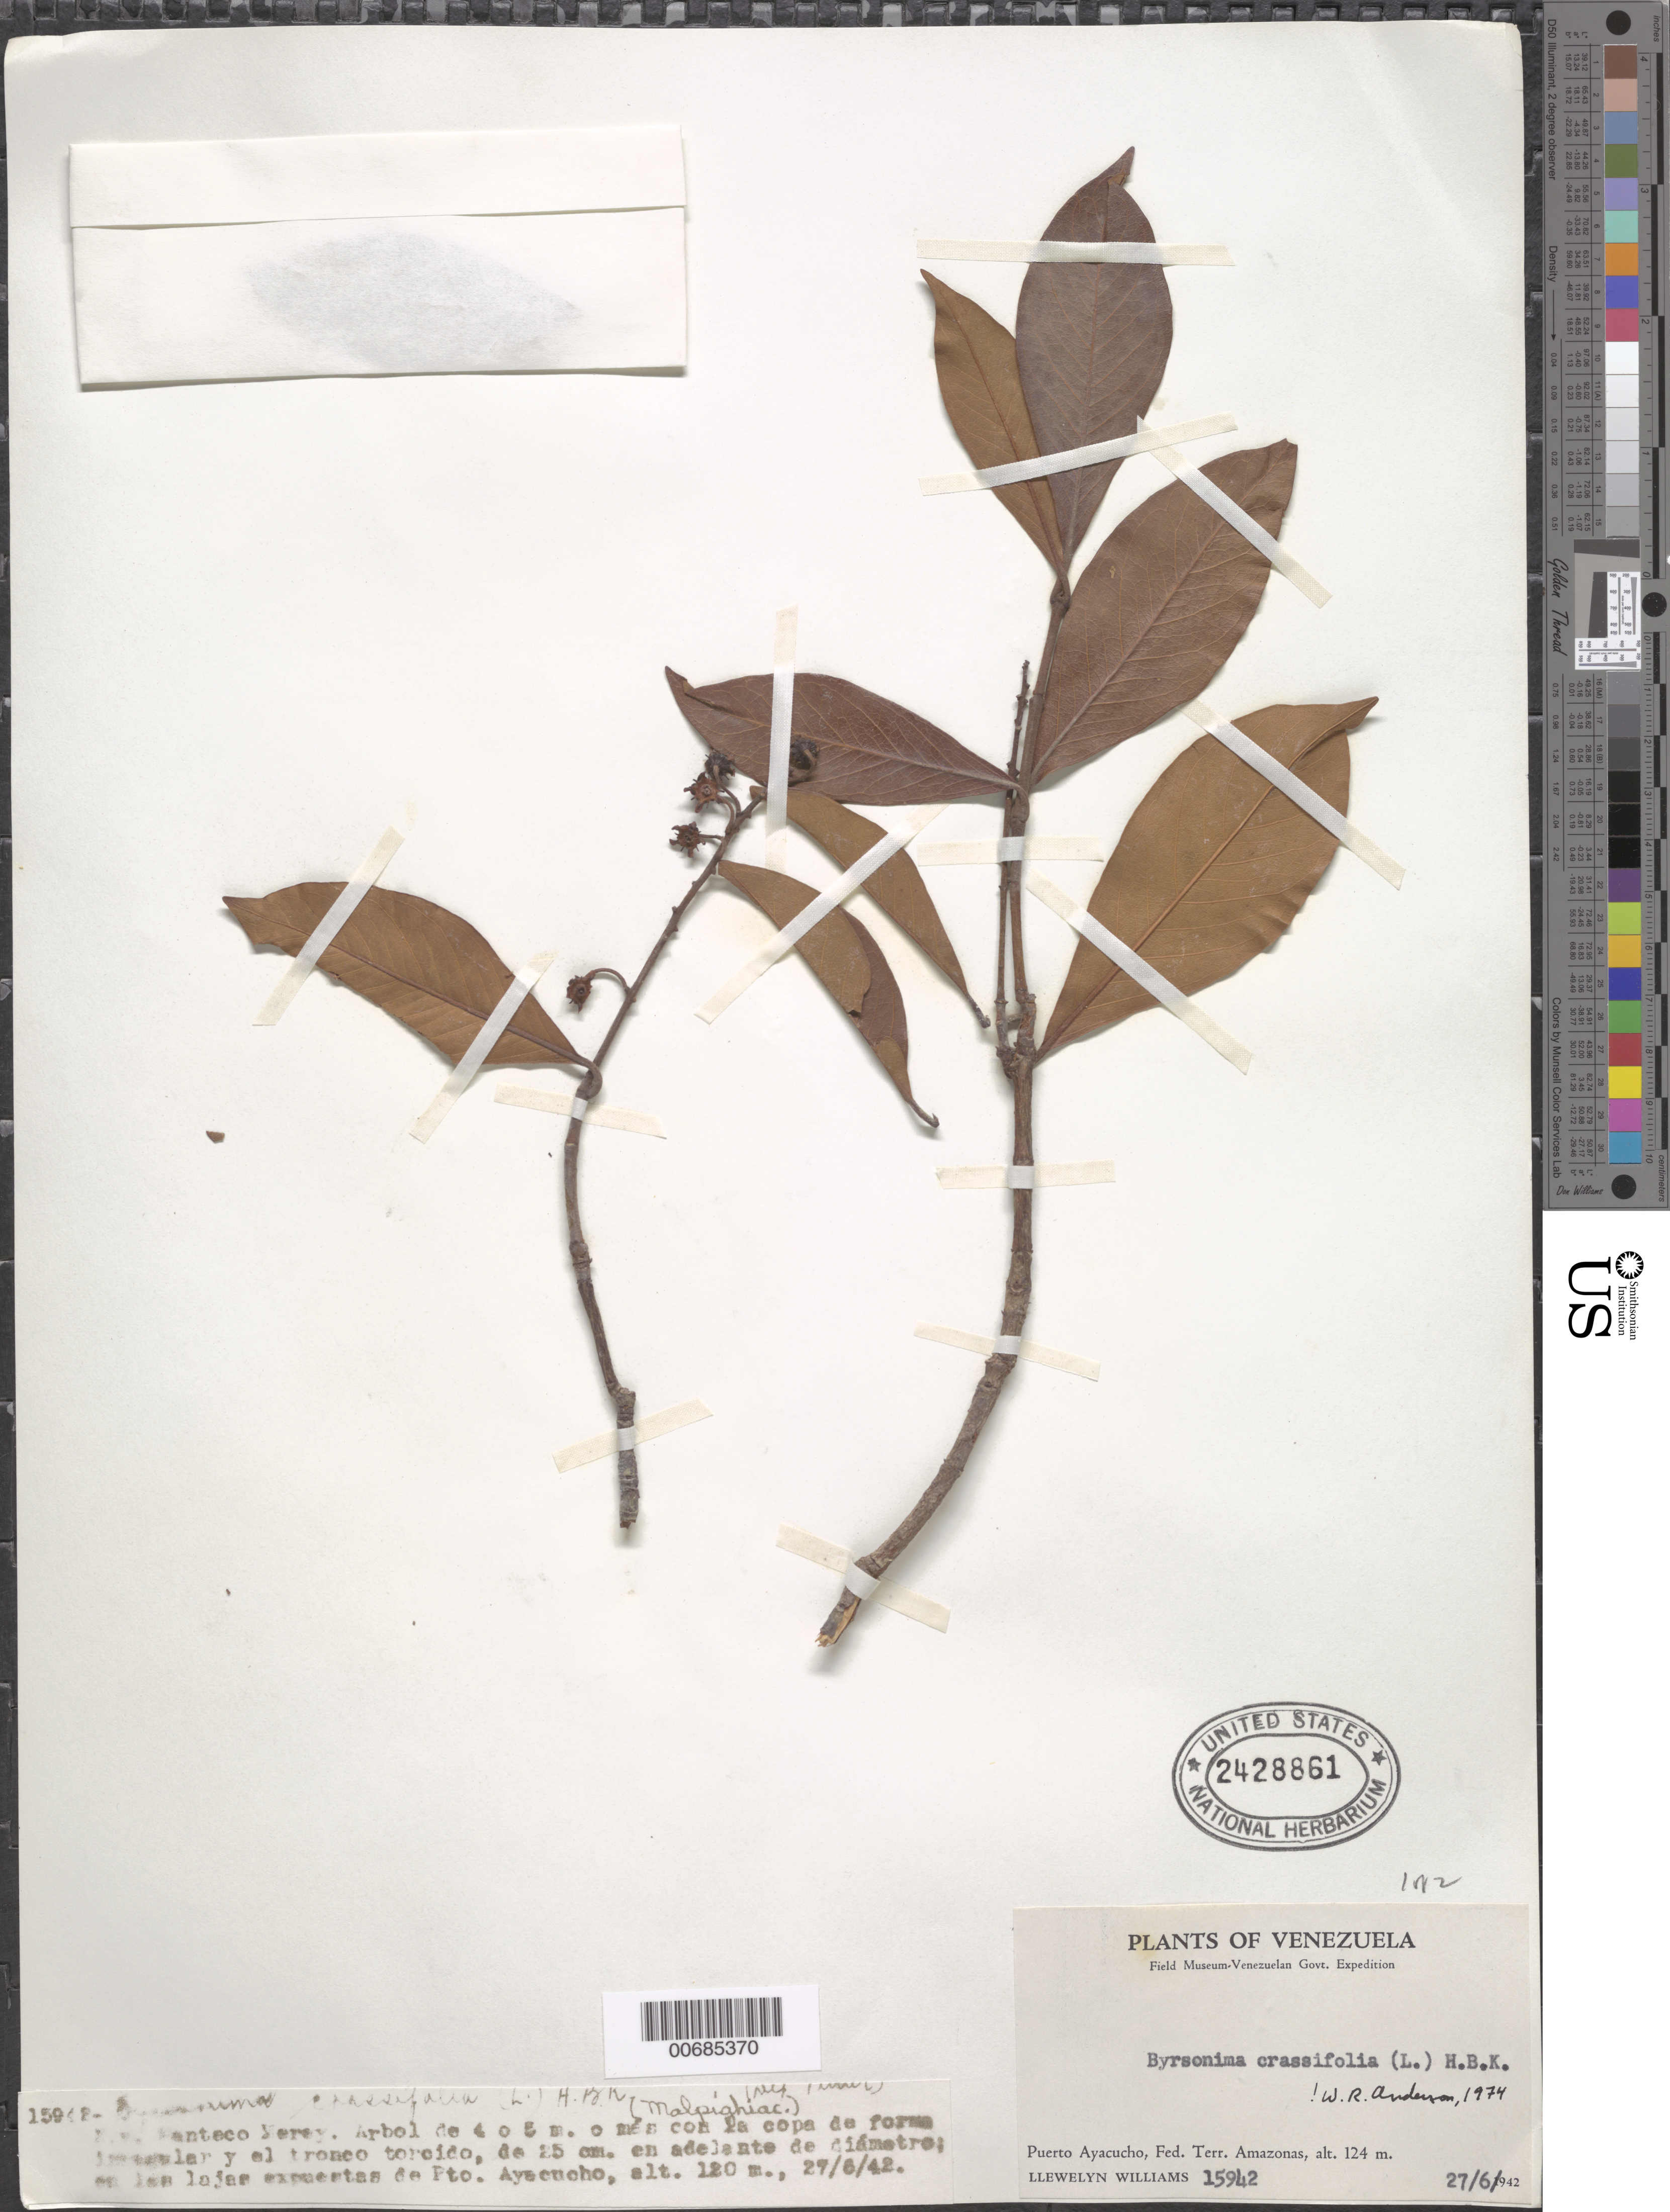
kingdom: Plantae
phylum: Tracheophyta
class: Magnoliopsida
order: Malpighiales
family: Malpighiaceae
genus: Byrsonima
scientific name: Byrsonima crassifolia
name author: (L.) Kunth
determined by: Anderson, W. R., (MICH), University of Michigan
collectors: Ll. Williams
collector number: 15942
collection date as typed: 27-Jun-42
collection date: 1942-06-27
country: Venezuela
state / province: Amazonas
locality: Puerto Ayacucho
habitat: Exposed lajas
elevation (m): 120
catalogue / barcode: US 2428861